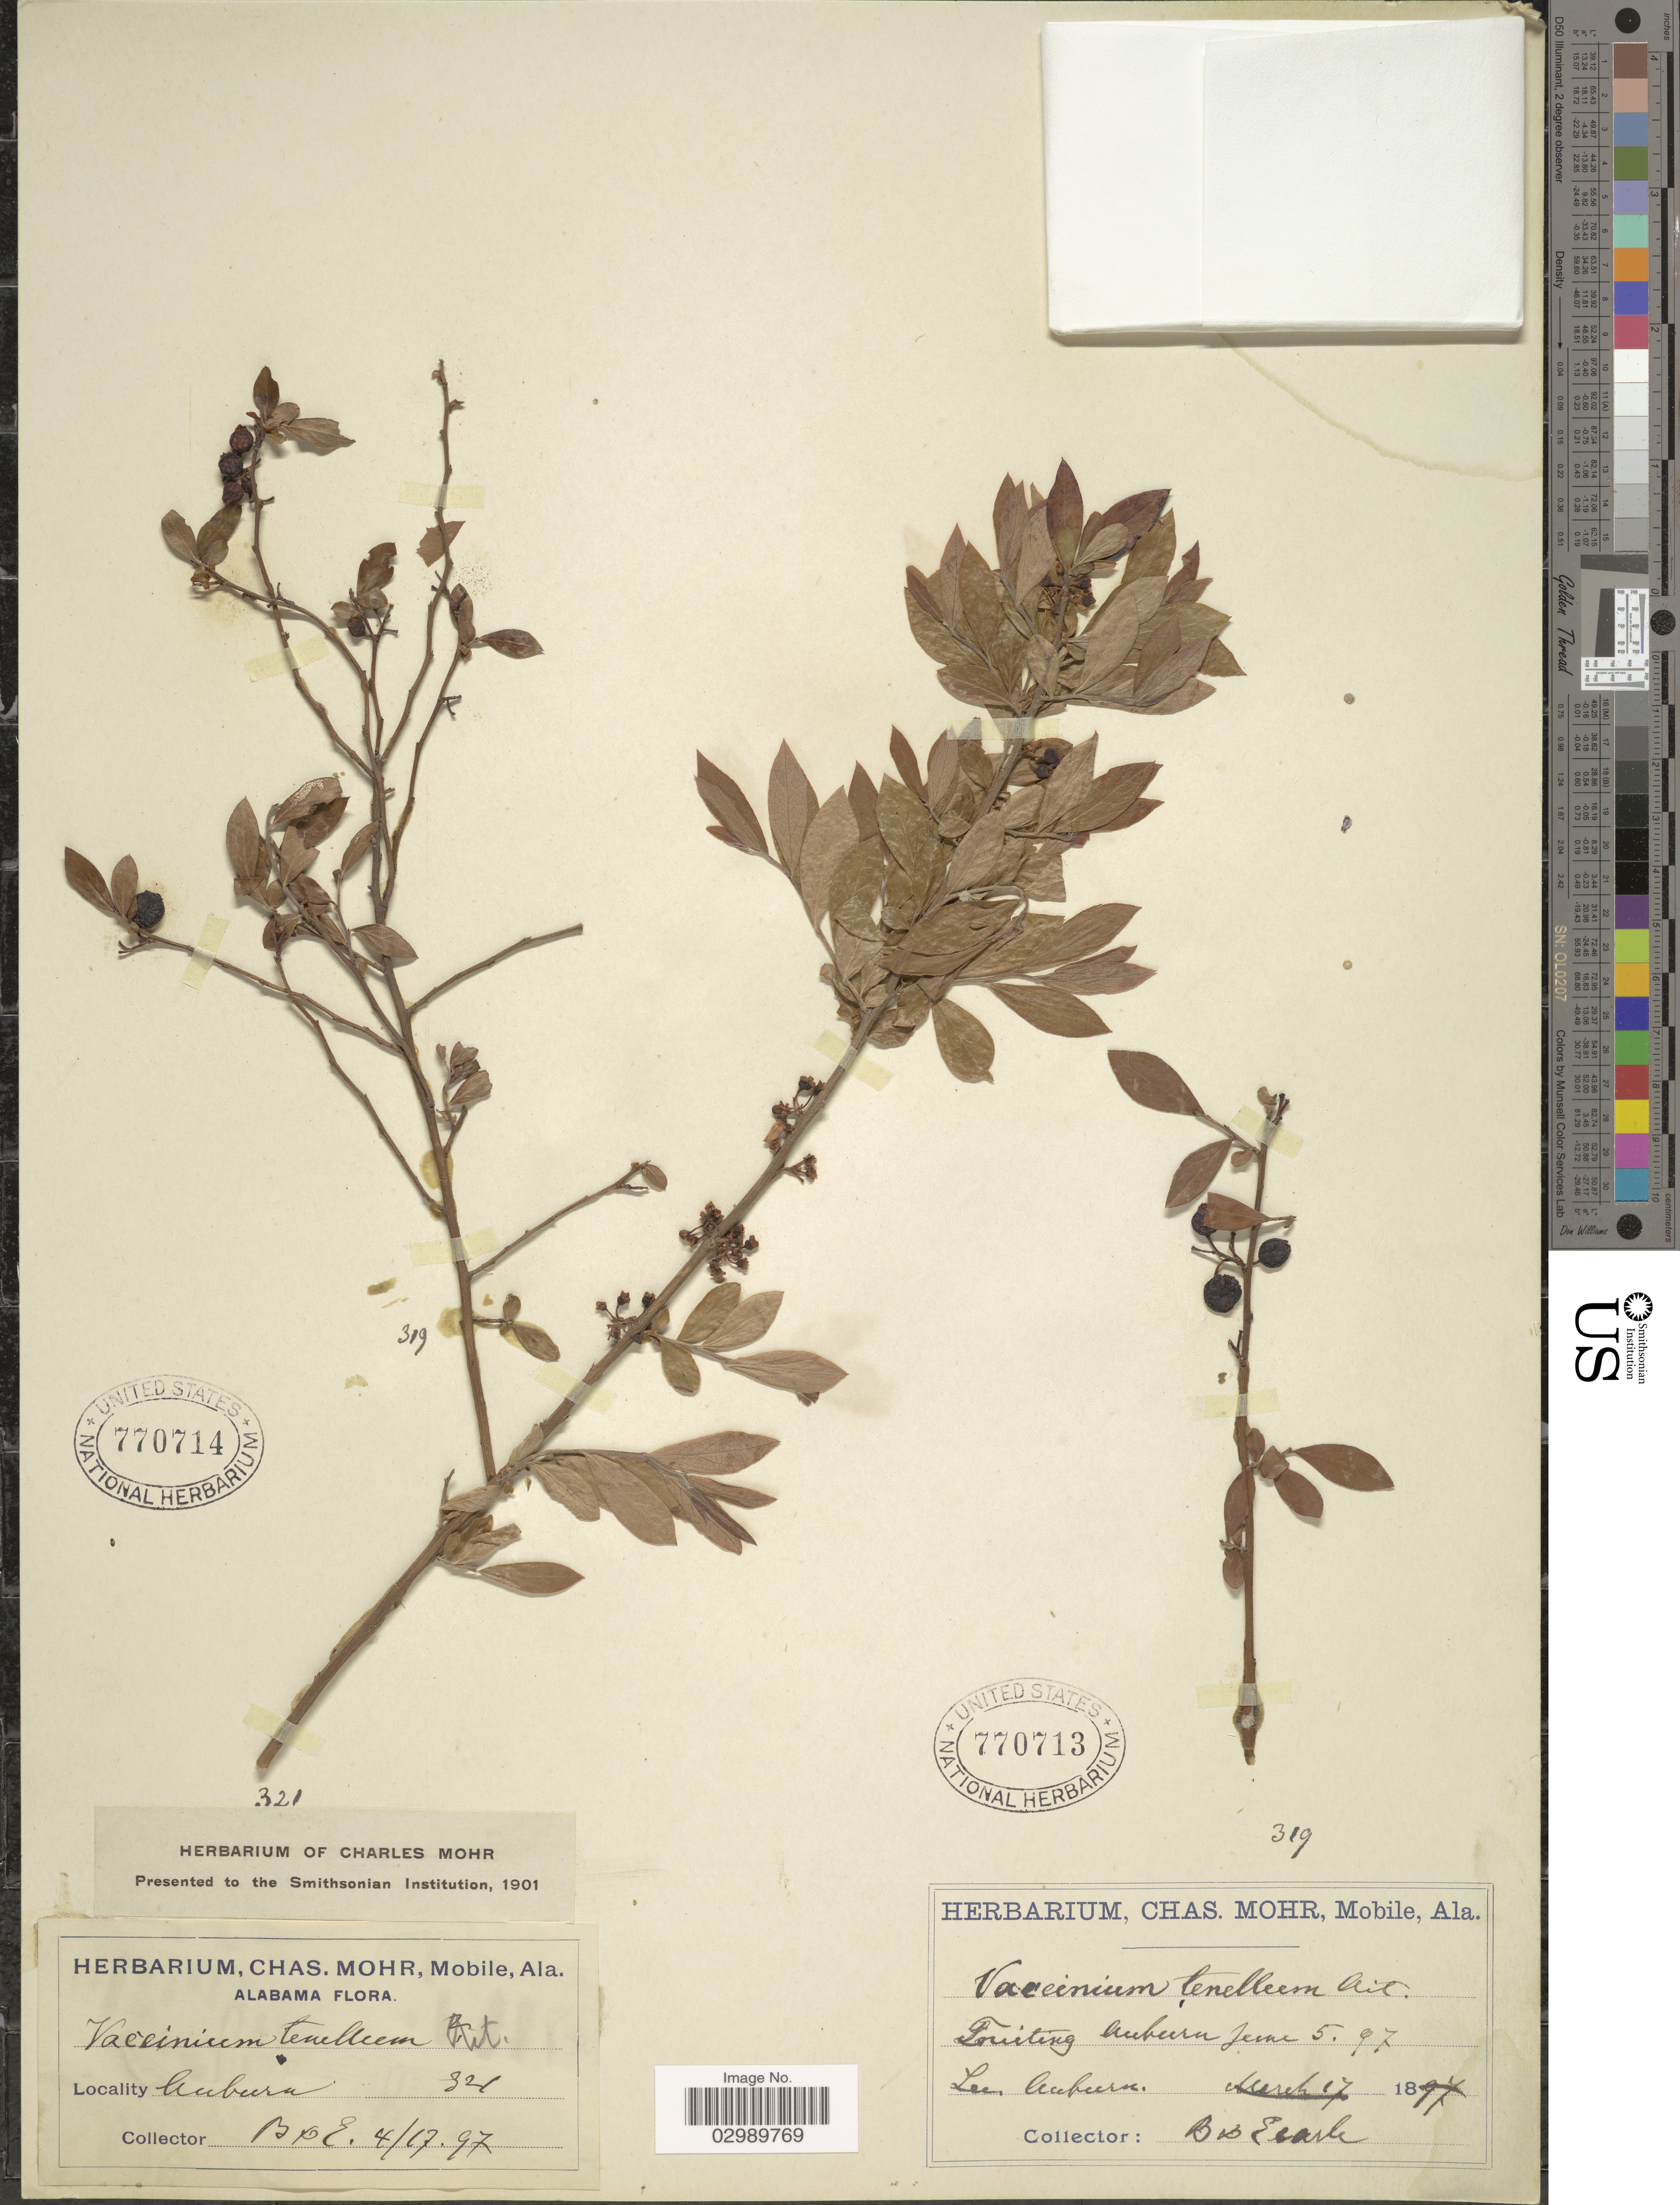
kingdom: Plantae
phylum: Tracheophyta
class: Magnoliopsida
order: Ericales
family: Ericaceae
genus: Vaccinium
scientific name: Vaccinium tenellum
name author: Aiton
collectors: B. & -. Earle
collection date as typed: Transcribed d/m/y: 5/6/97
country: United States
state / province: Alabama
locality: Auburn. Lee.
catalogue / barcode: US 770713